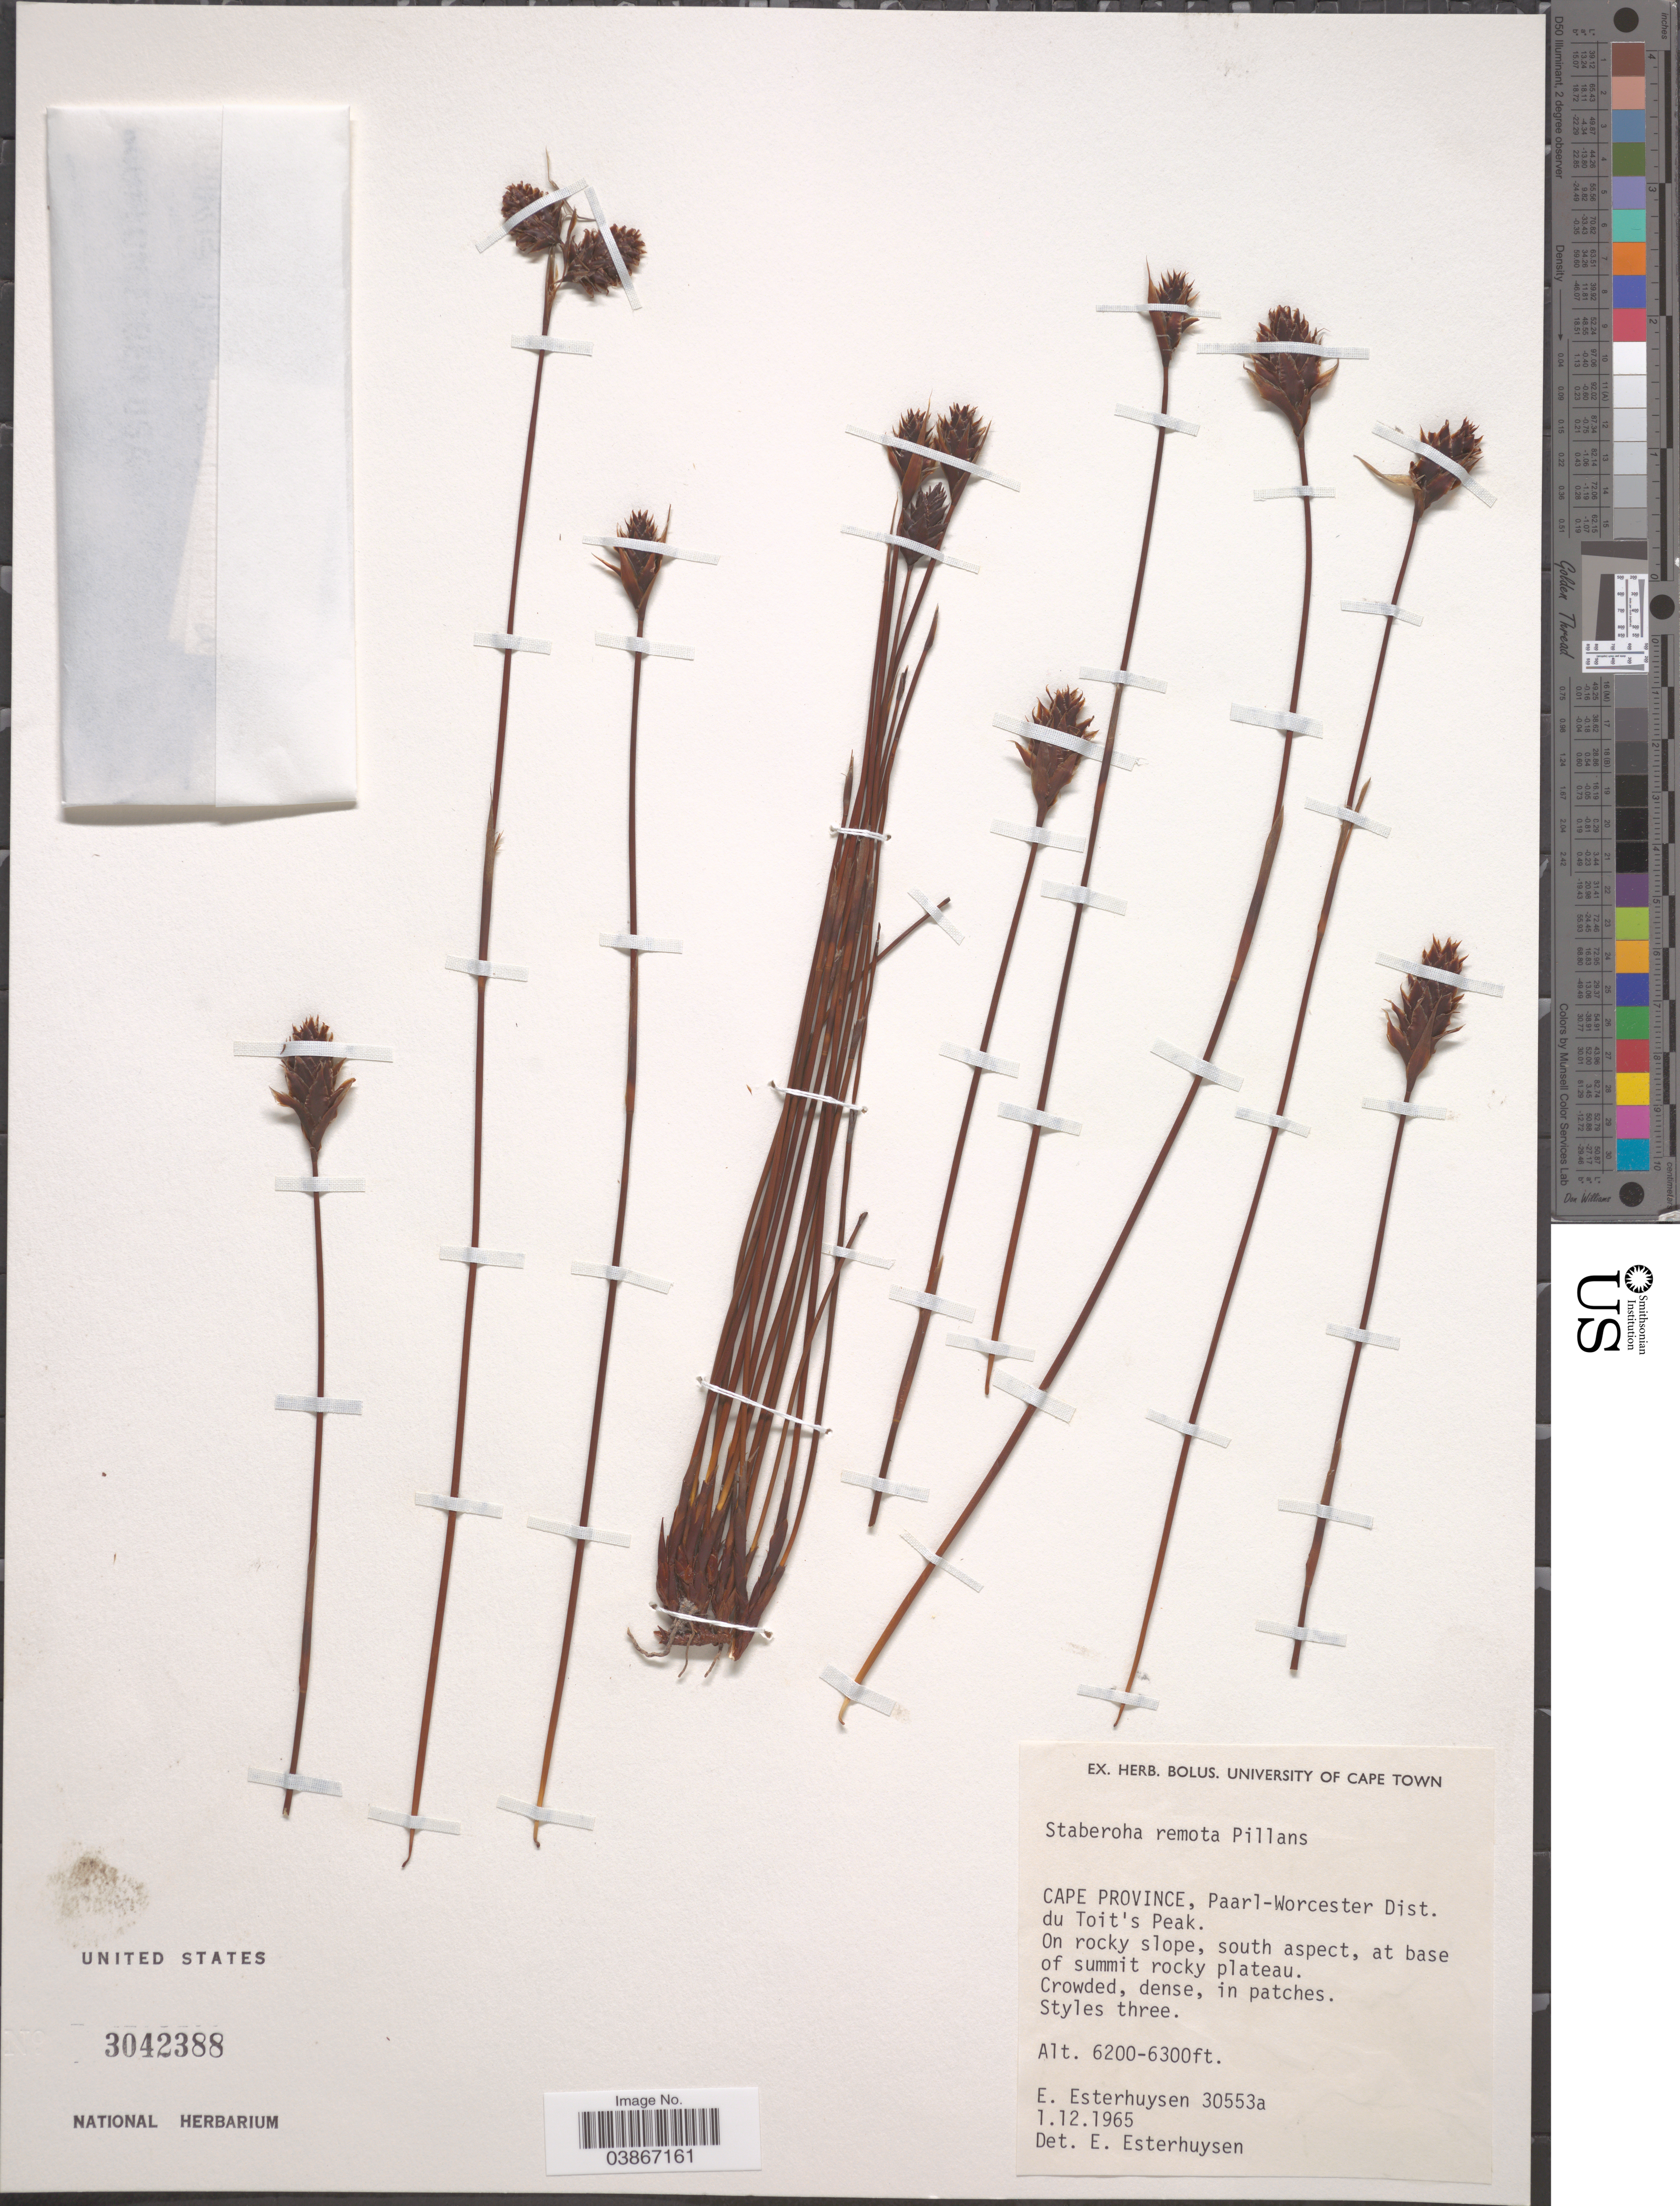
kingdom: Plantae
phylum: Tracheophyta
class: Liliopsida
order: Poales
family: Restionaceae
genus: Staberoha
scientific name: Staberoha remota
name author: Pillans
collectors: E. E. Esterhuysen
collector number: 30553a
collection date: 1965-12-01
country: South Africa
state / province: Western Cape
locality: Paarl-Worcester Dist. du Toit's Peak. On rocky slopes, south aspect, at base of summit rocky plateau.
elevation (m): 1890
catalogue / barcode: US 3042388